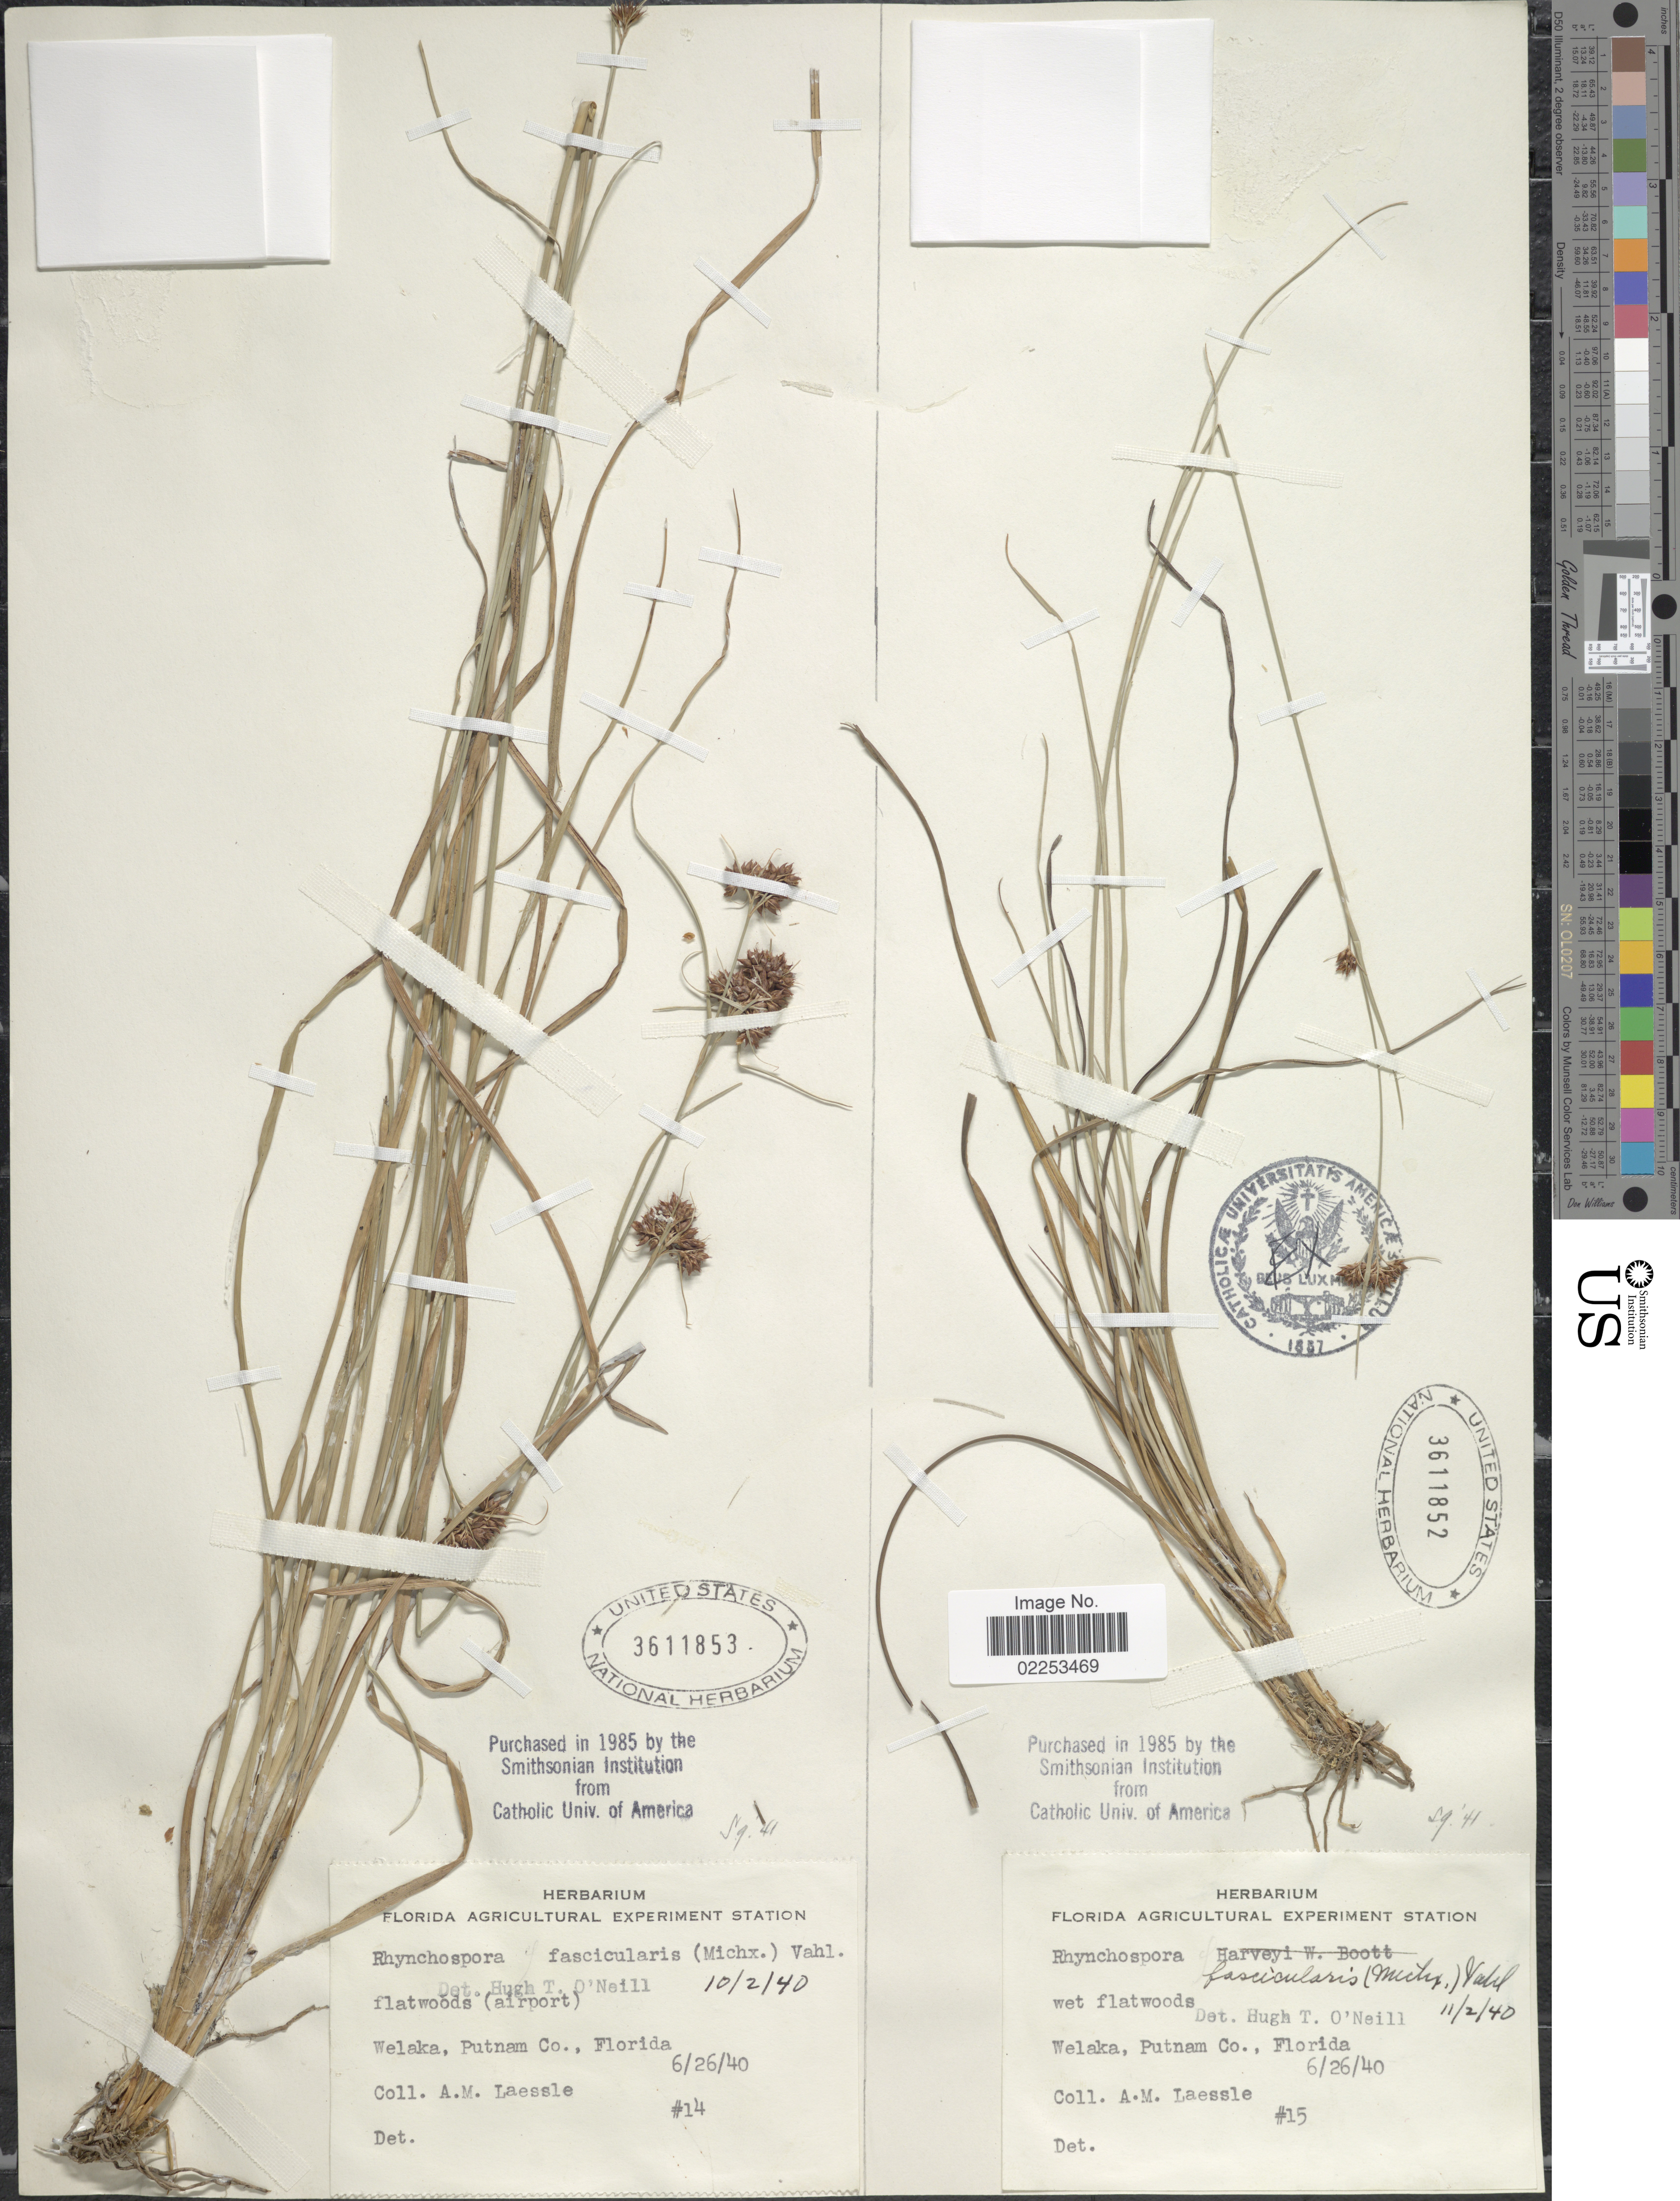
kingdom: Plantae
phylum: Tracheophyta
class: Liliopsida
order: Poales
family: Cyperaceae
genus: Rhynchospora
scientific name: Rhynchospora fascicularis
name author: (Michx.) Vahl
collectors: A. Laessle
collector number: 14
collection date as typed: Transcribed d/m/y: 26/6/40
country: United States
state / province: Florida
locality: Flatwoods (airport), Welaka, Putnam Co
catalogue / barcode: US 3611853-2